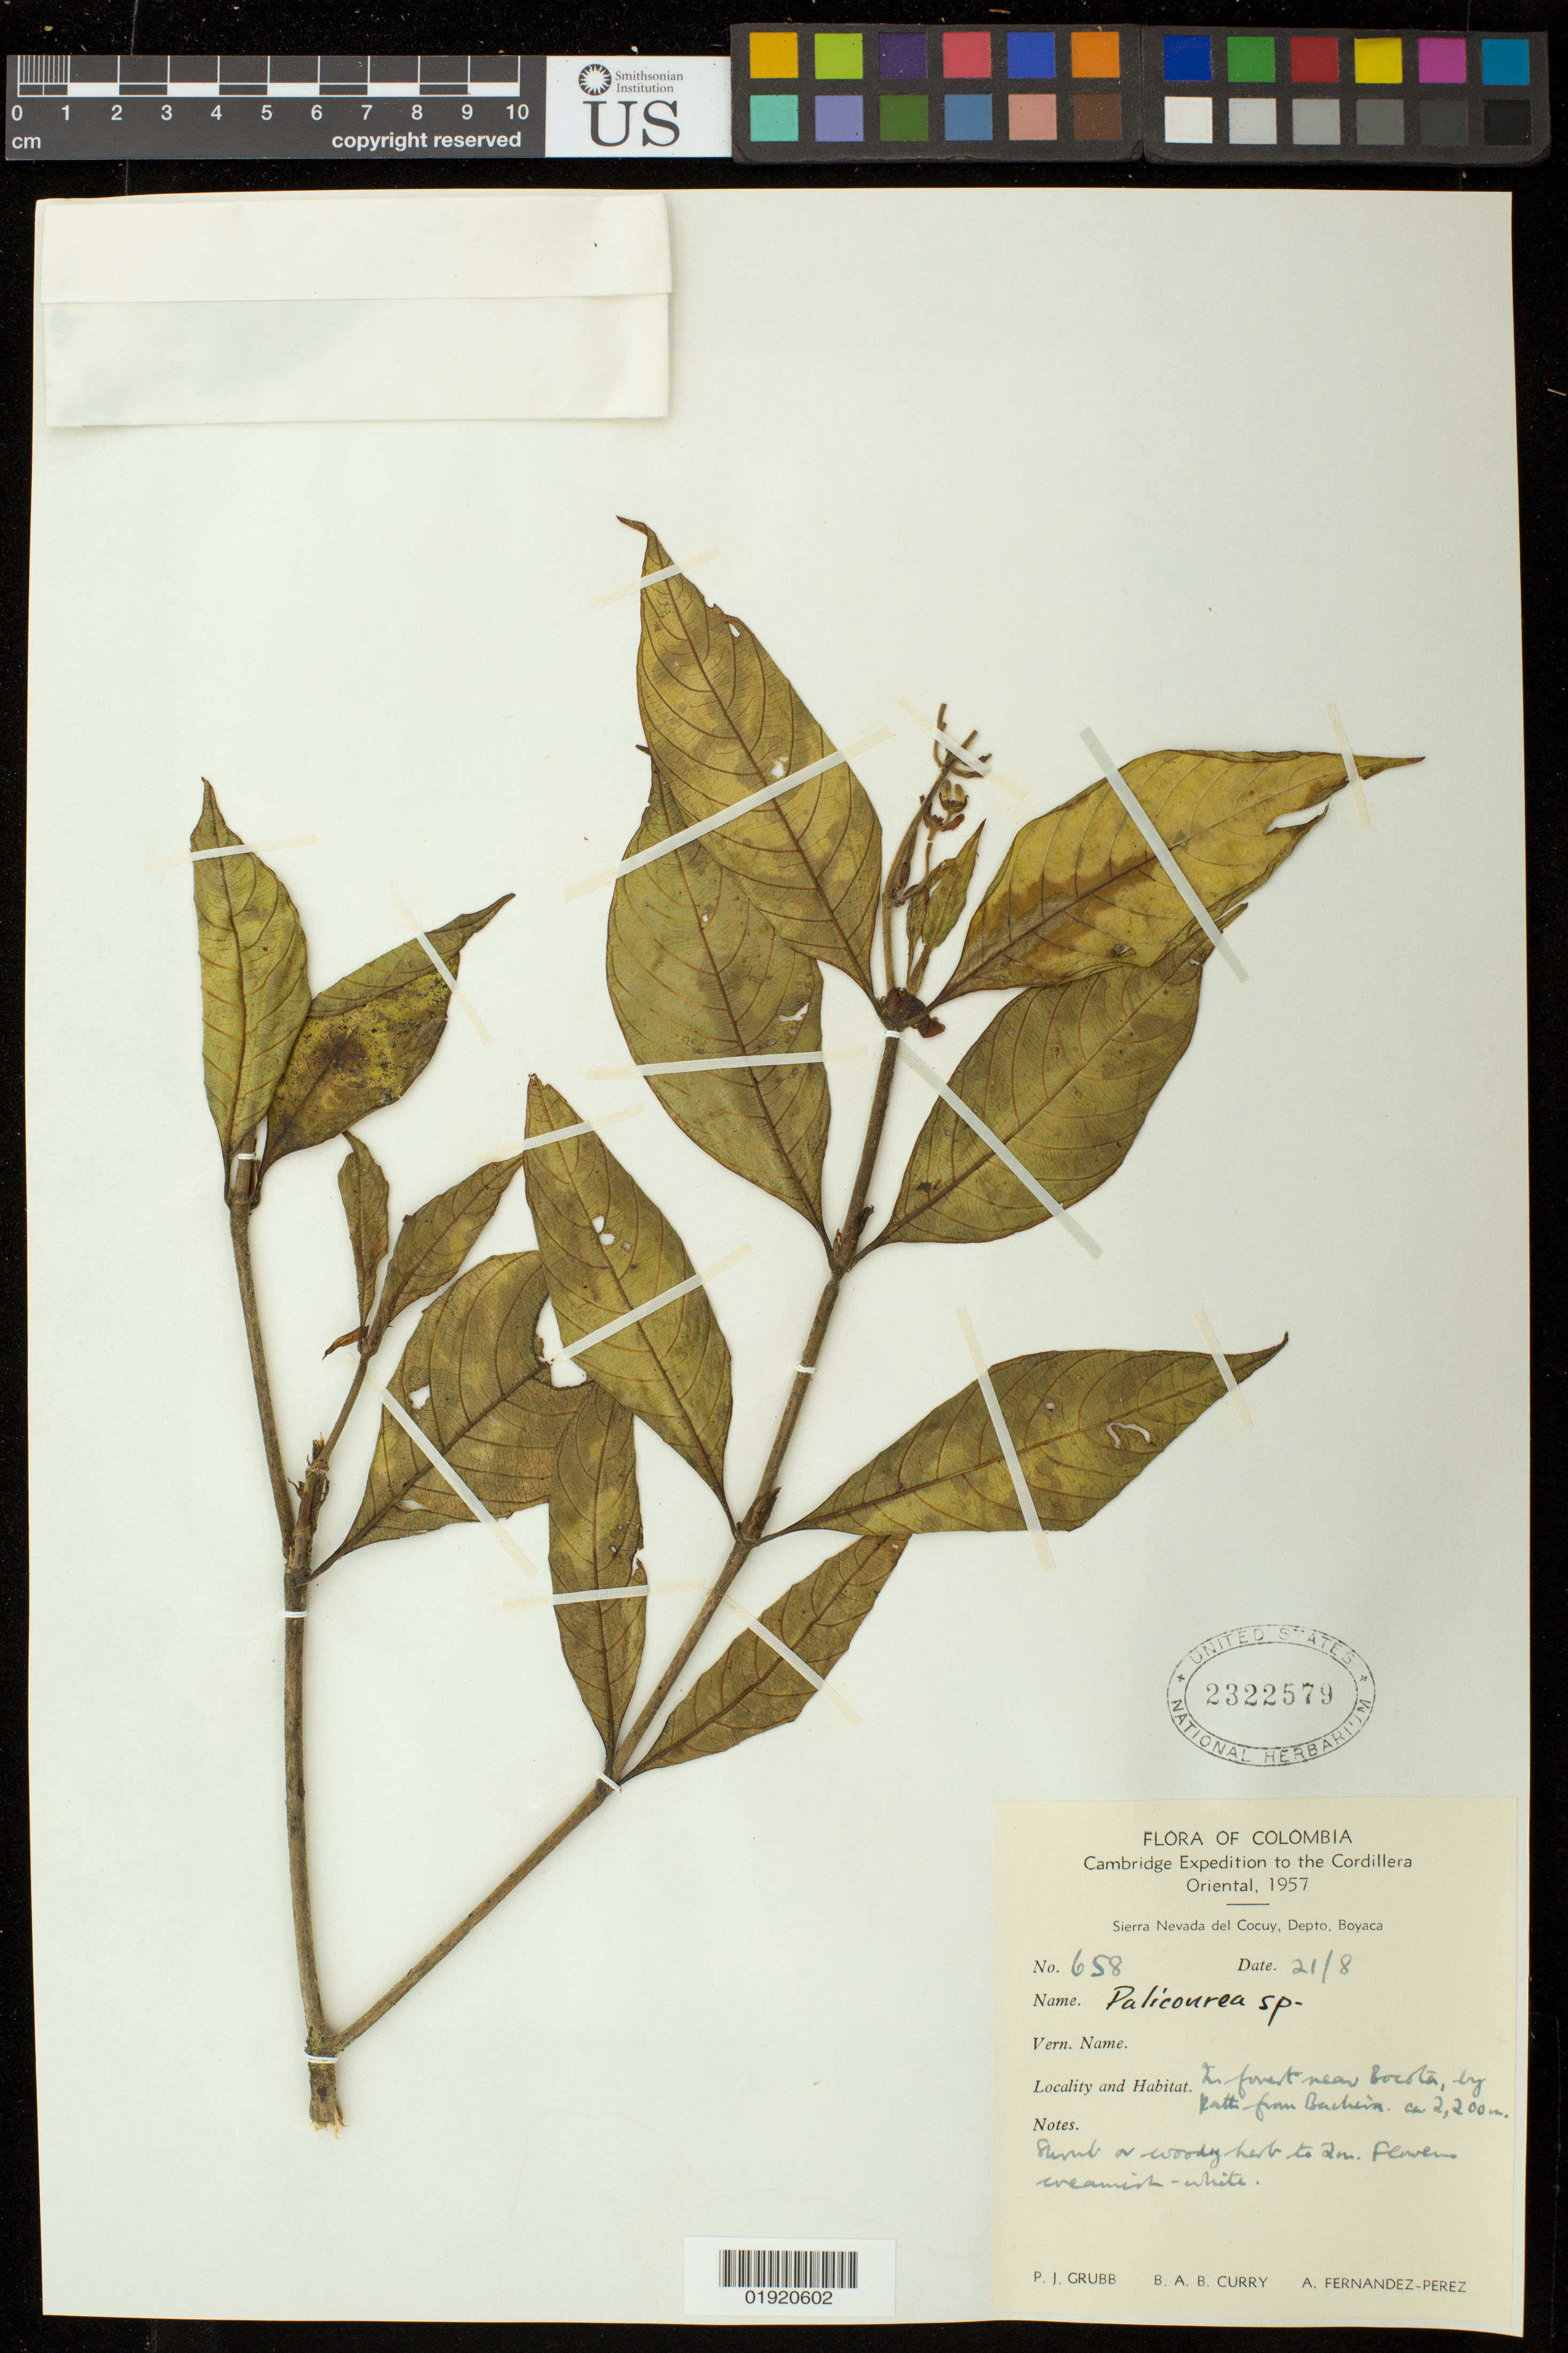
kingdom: Plantae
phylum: Tracheophyta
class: Magnoliopsida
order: Gentianales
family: Rubiaceae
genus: Palicourea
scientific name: Palicourea sp.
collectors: P. J. Grubb, B. A. B. Curry & A. Fernández-Pérez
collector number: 658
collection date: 1957-08-21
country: Colombia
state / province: Boyacá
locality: Colombia. Corillera Oriental. Sierra Nevada del Cocuy, Depto. Boyaca.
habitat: In forest near Bocota, by path from Bachira.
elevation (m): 2200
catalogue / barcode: US 2322579